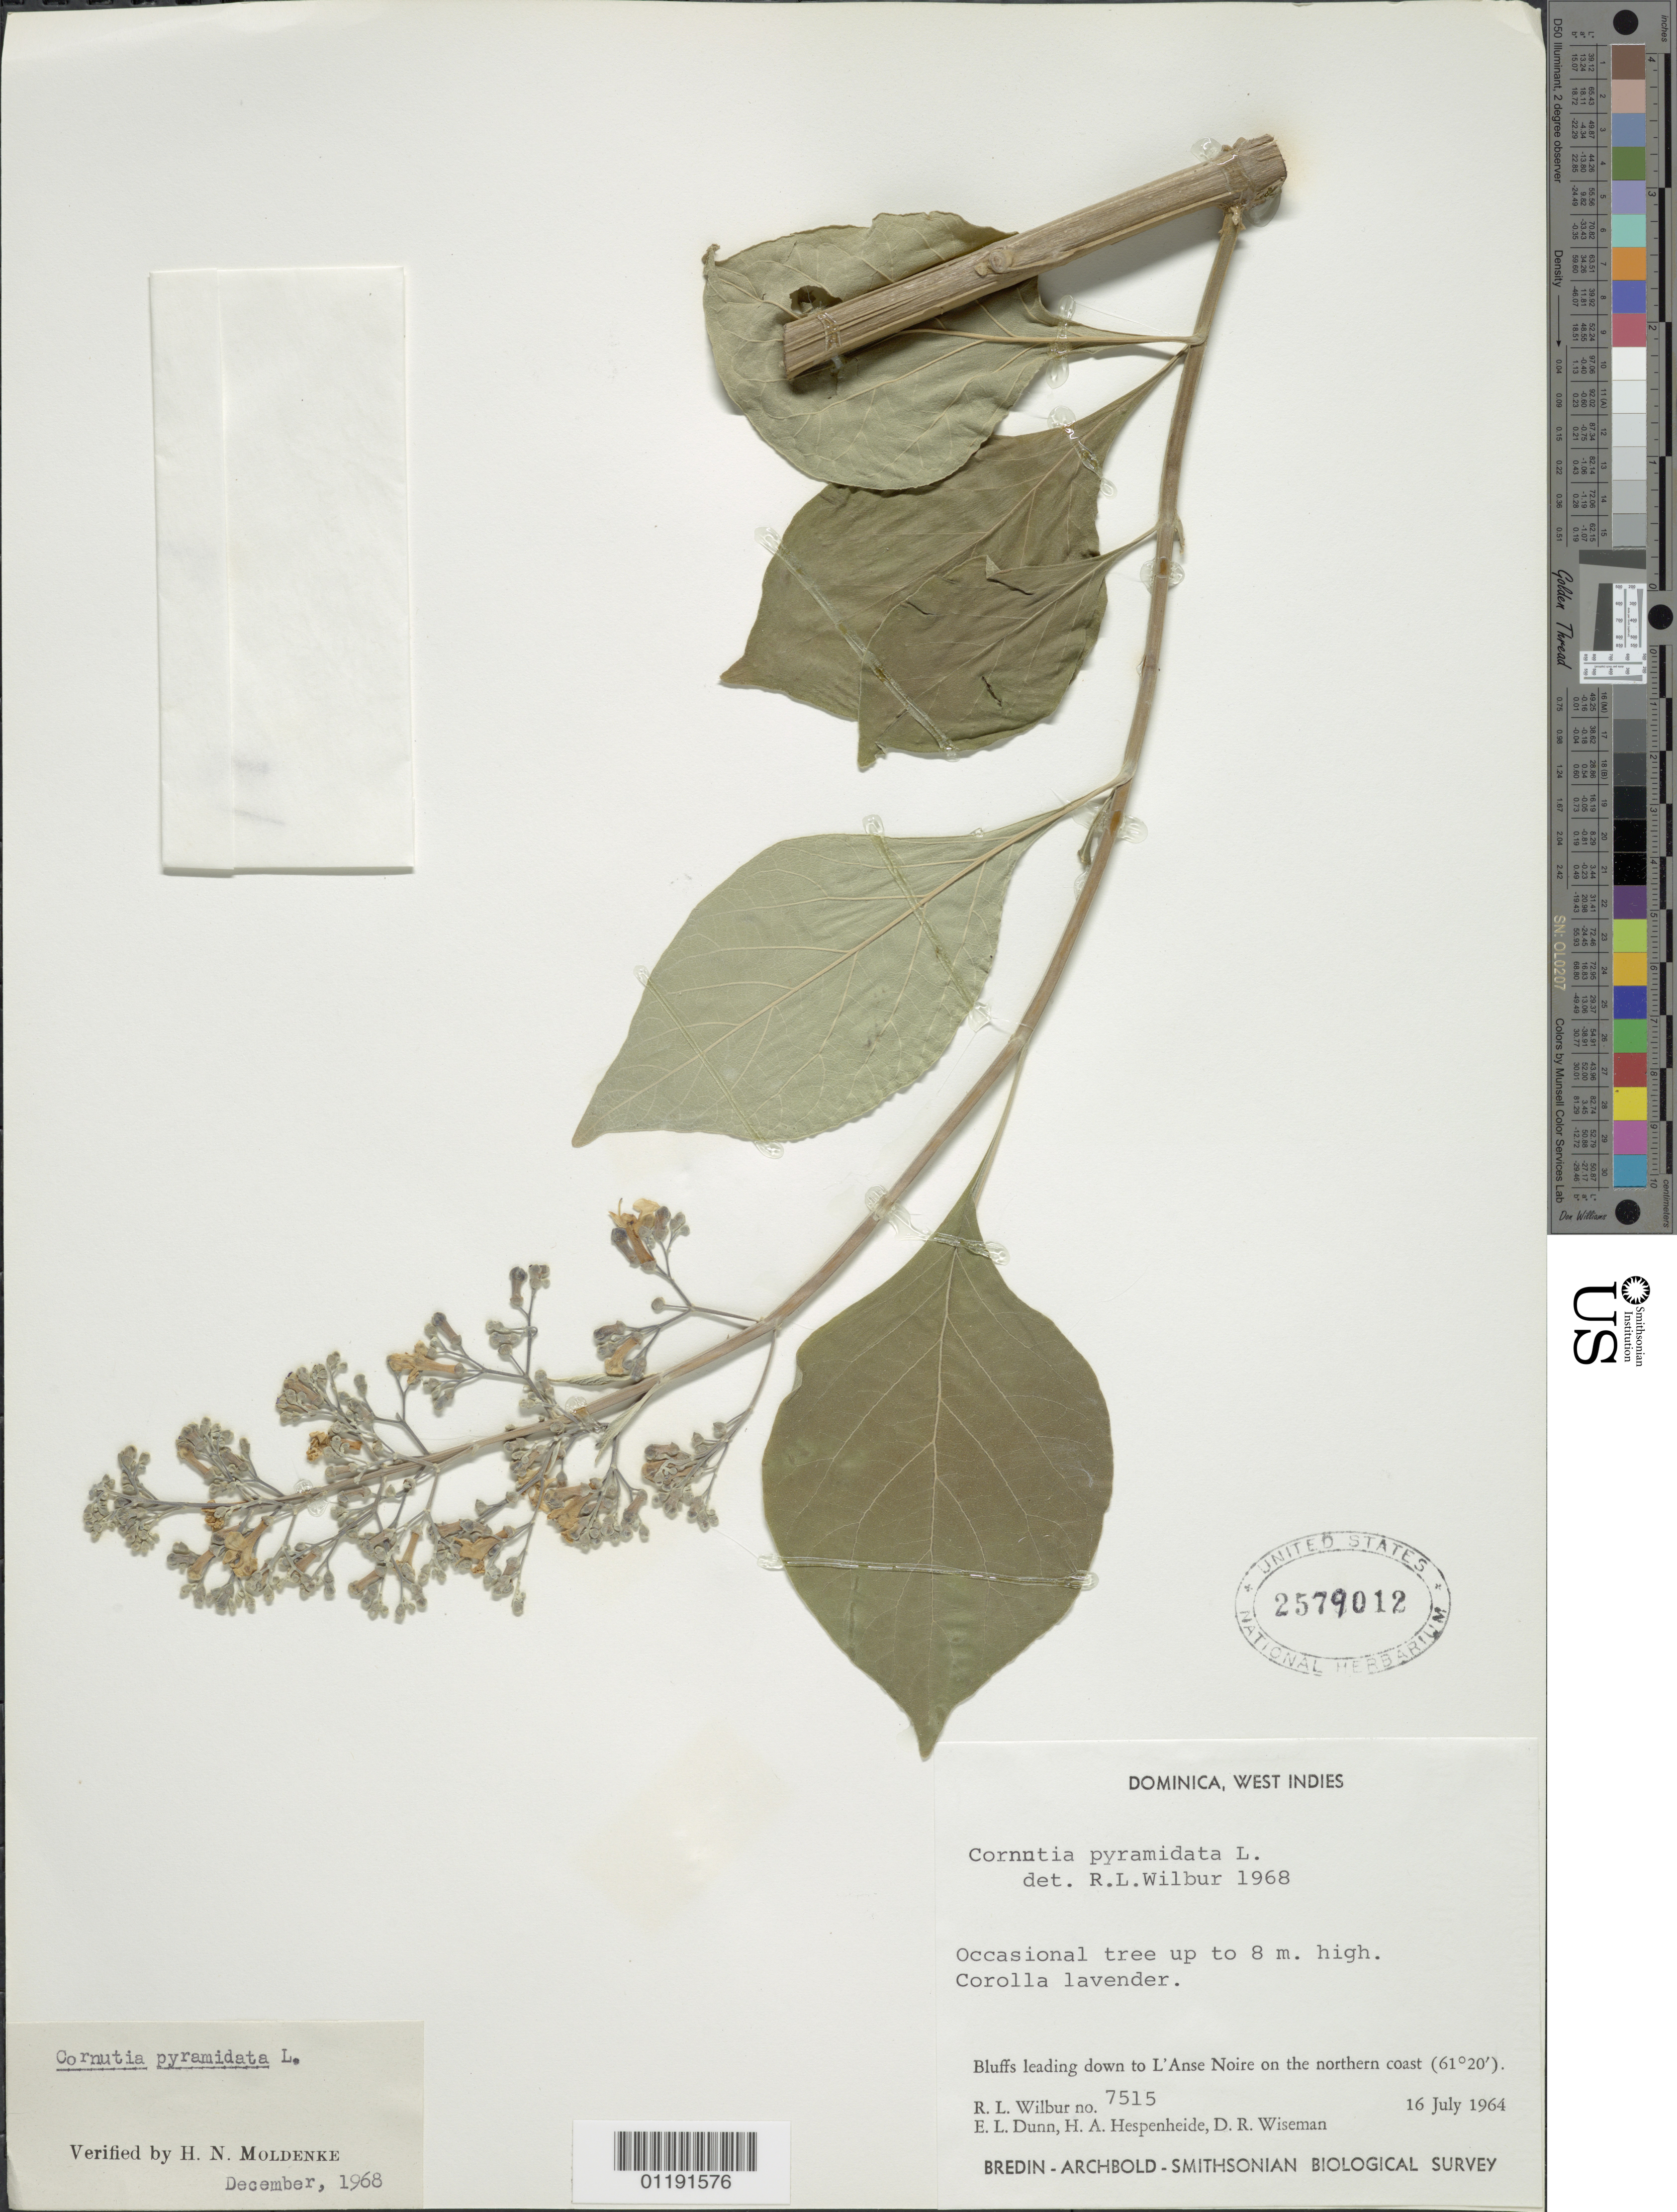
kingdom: Plantae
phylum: Tracheophyta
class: Magnoliopsida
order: Lamiales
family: Lamiaceae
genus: Cornutia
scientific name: Cornutia pyramidata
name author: L.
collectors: R. L. Wilbur, E. Dunn, H. A. Hespenheide & D. R. Wiseman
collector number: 7515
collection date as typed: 16 Jul 1964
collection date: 1964-07-16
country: Dominica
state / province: St. Joseph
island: Dominica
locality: Wet grassy roadside ditch bordering banana plantation about 2.5 miles north of Pont Casse, common.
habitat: Bluffs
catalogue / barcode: US 2579012